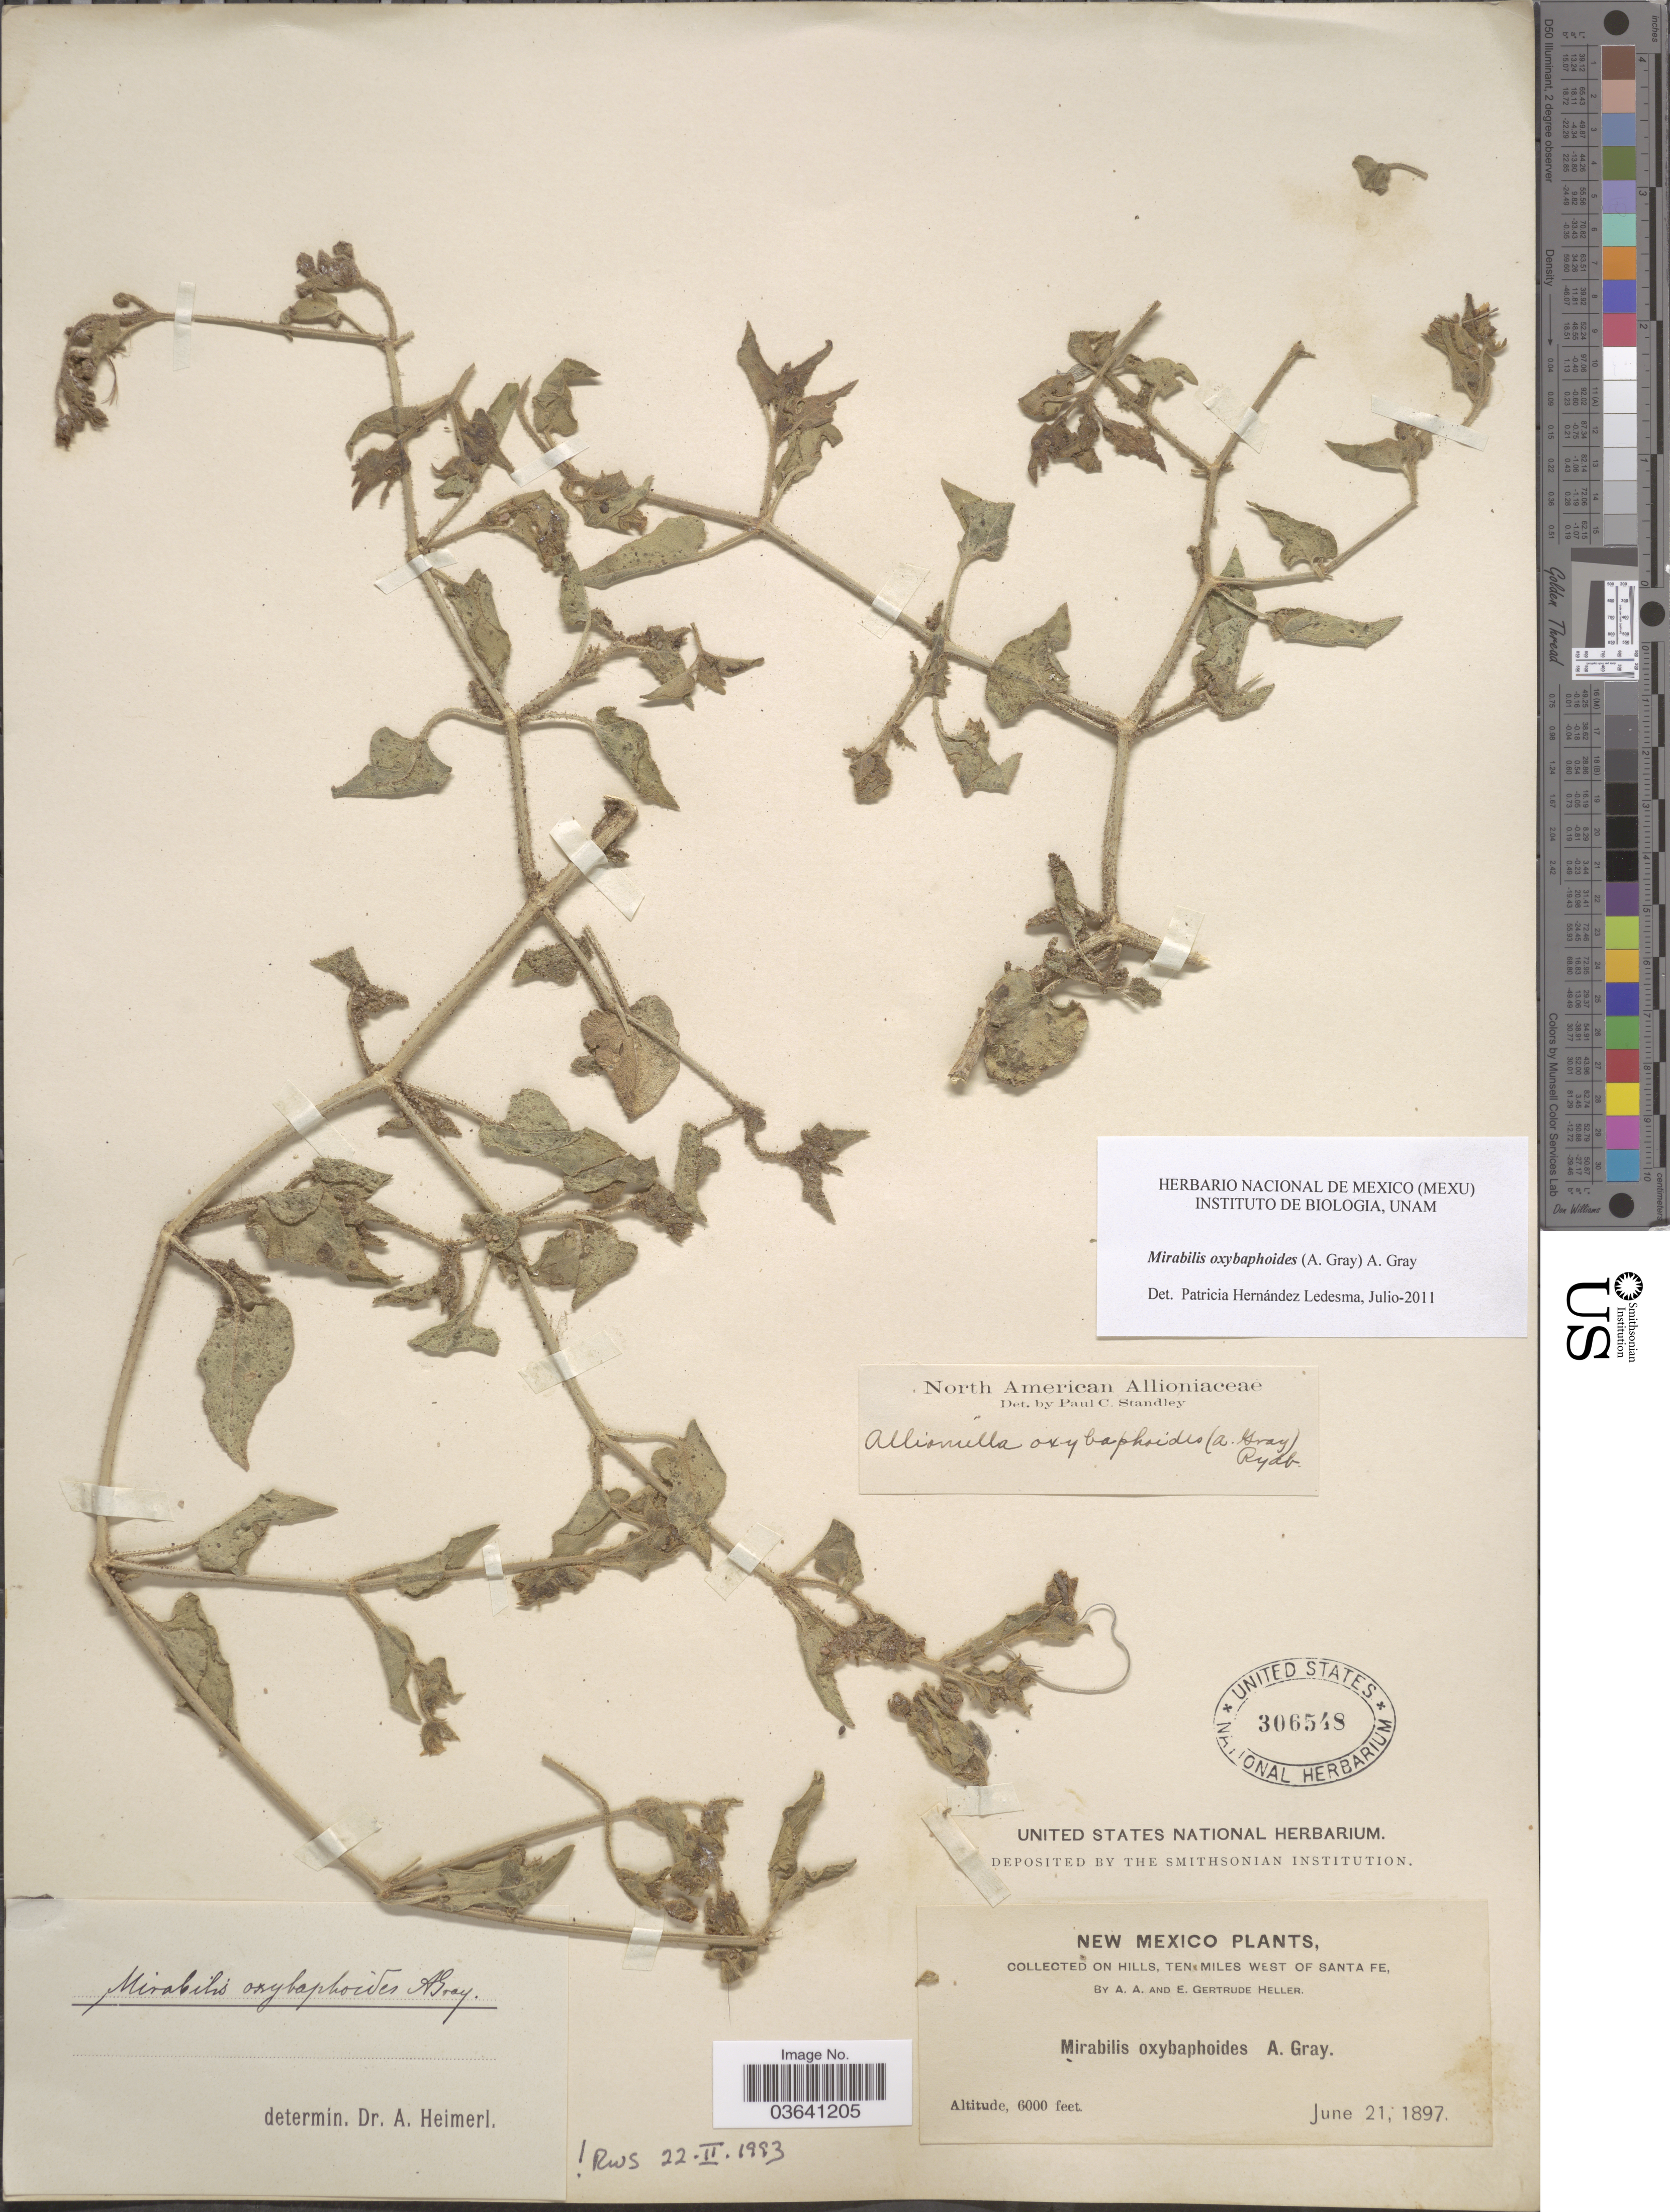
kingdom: Plantae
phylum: Tracheophyta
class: Magnoliopsida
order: Caryophyllales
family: Nyctaginaceae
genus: Mirabilis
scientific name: Mirabilis oxybaphoides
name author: (A. Gray) A. Gray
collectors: A. A. Heller & E. G. Heller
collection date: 1897-06-21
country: United States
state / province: New Mexico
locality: On Hills, ten Miles west of Santa Fe.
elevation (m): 1829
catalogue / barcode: US 306548